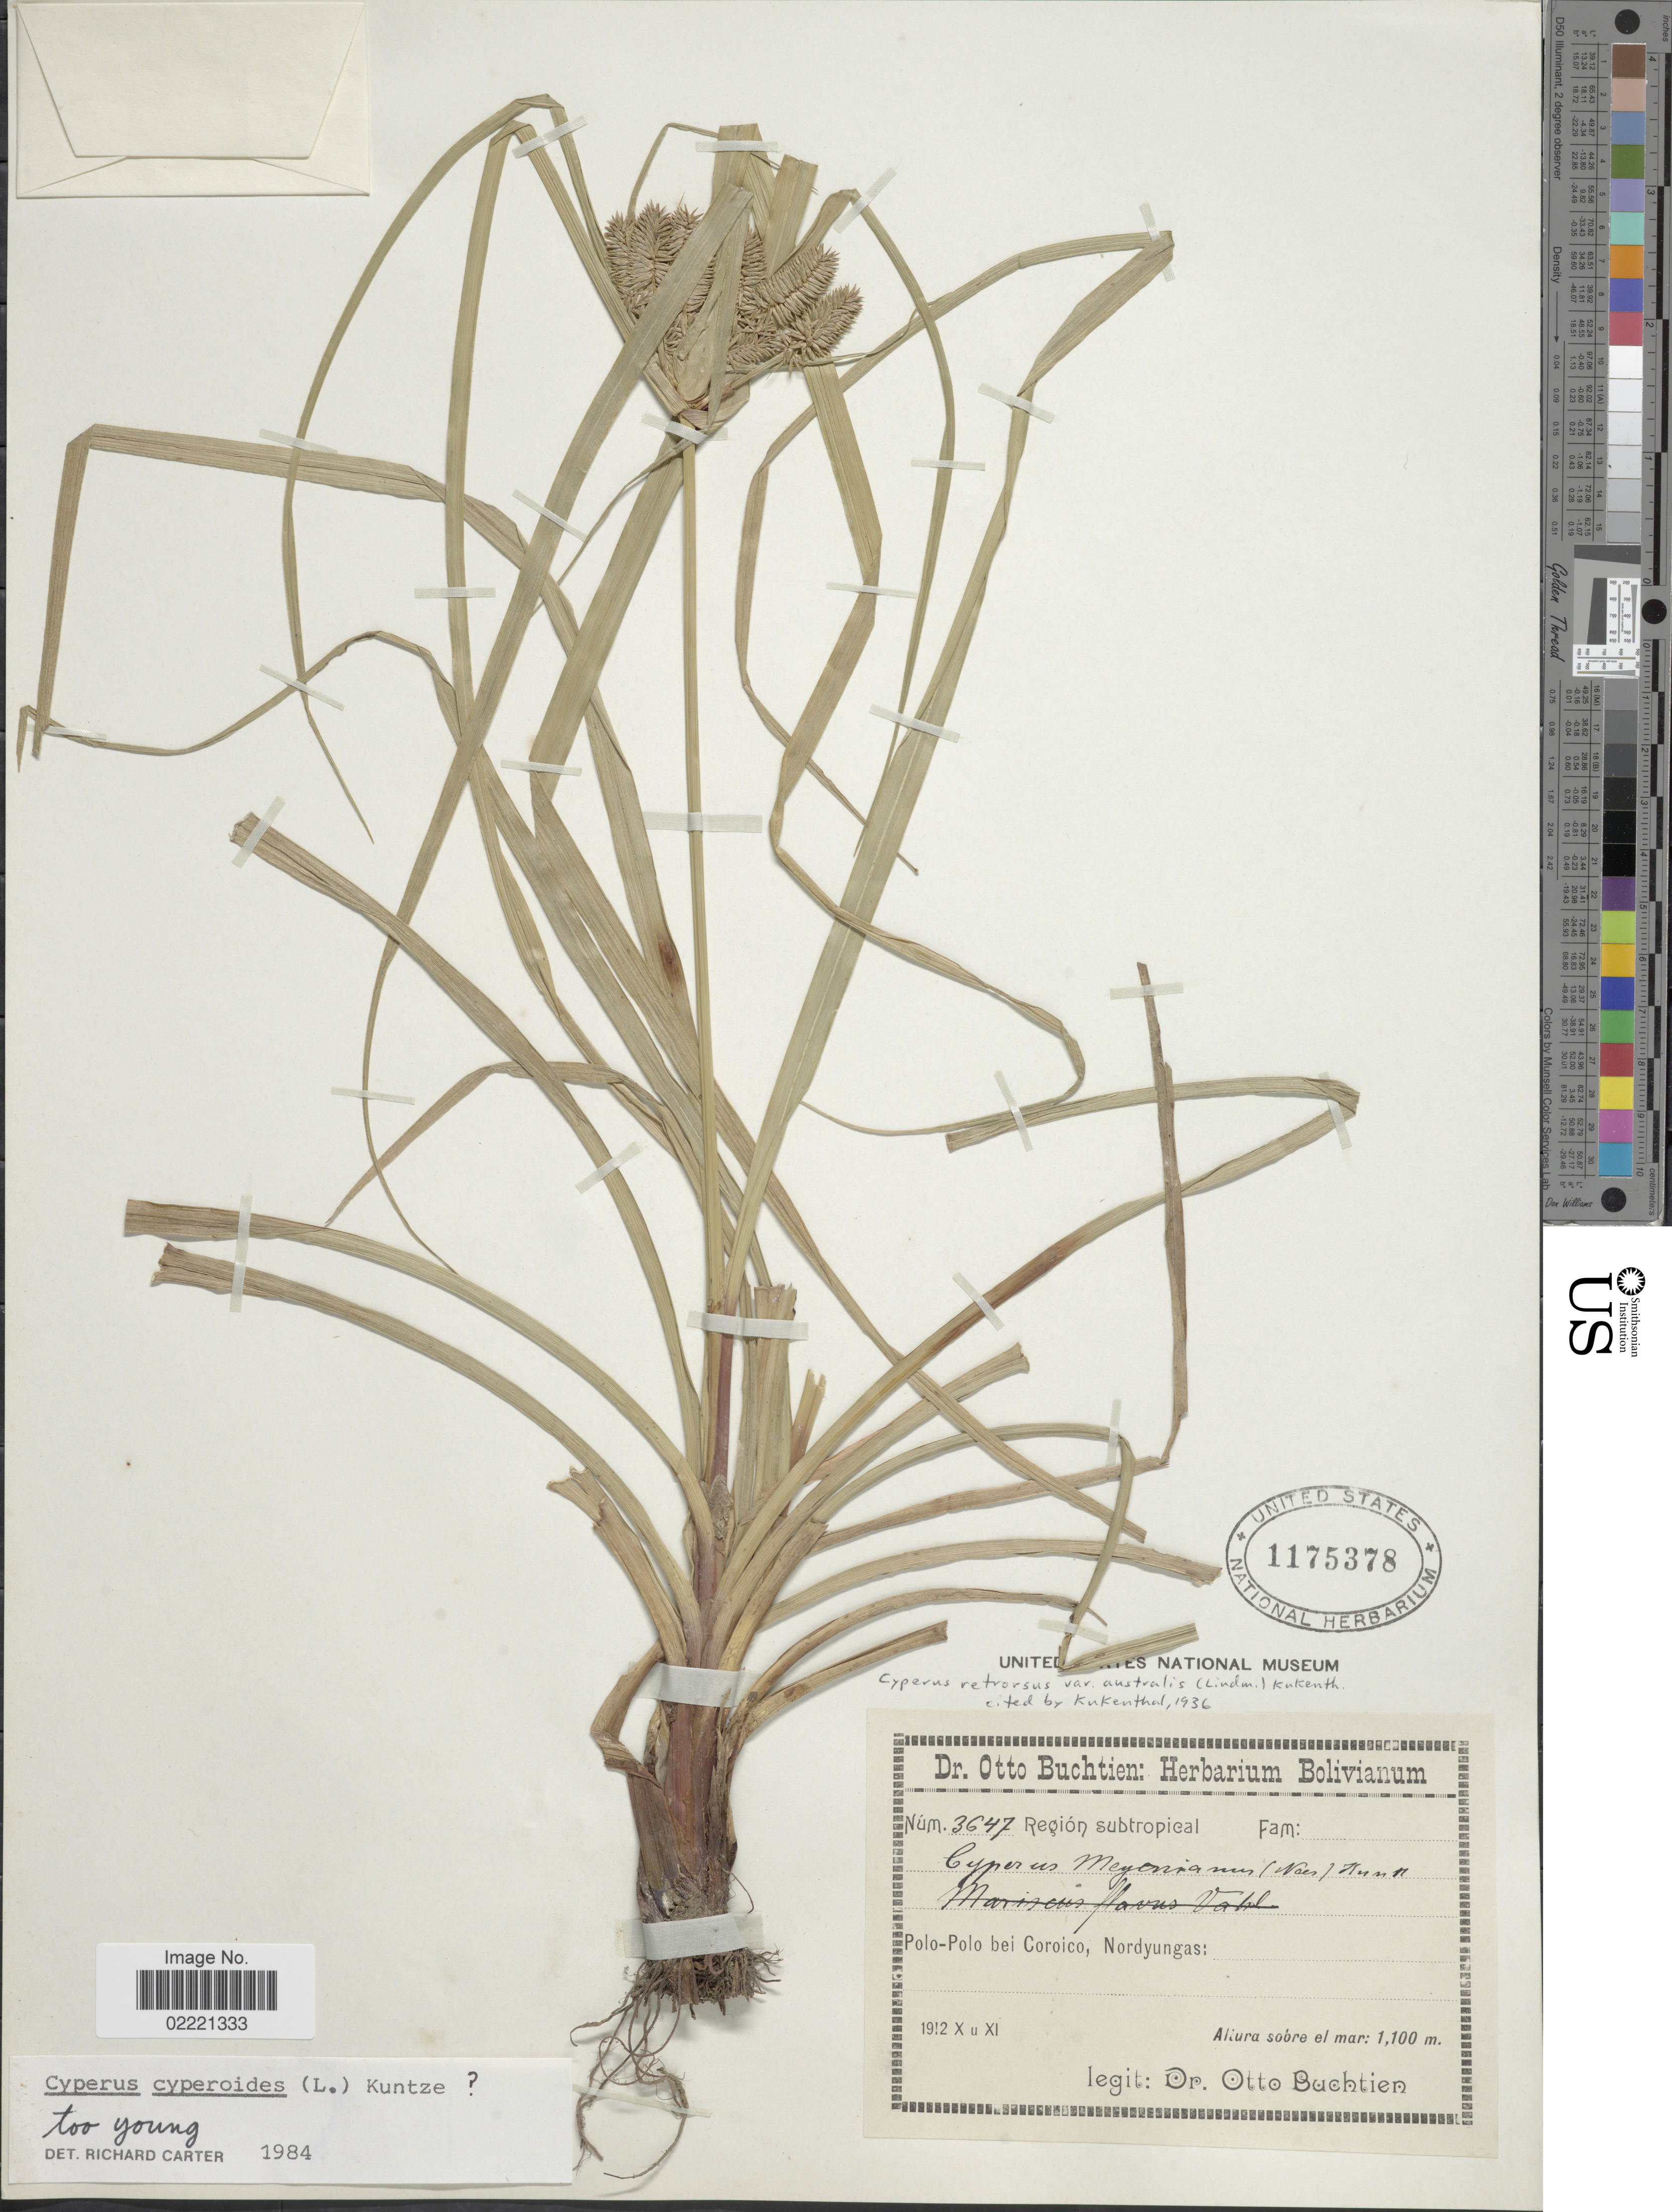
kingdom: Plantae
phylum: Tracheophyta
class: Liliopsida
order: Poales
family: Cyperaceae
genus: Cyperus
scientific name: Cyperus cyperoides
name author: (L.) Kuntze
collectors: O. Buchtien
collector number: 3647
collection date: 1912-10/1912-11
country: Bolivia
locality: Polo-polo bei Coroico, Nordyungas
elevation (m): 1100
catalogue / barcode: US 1175378